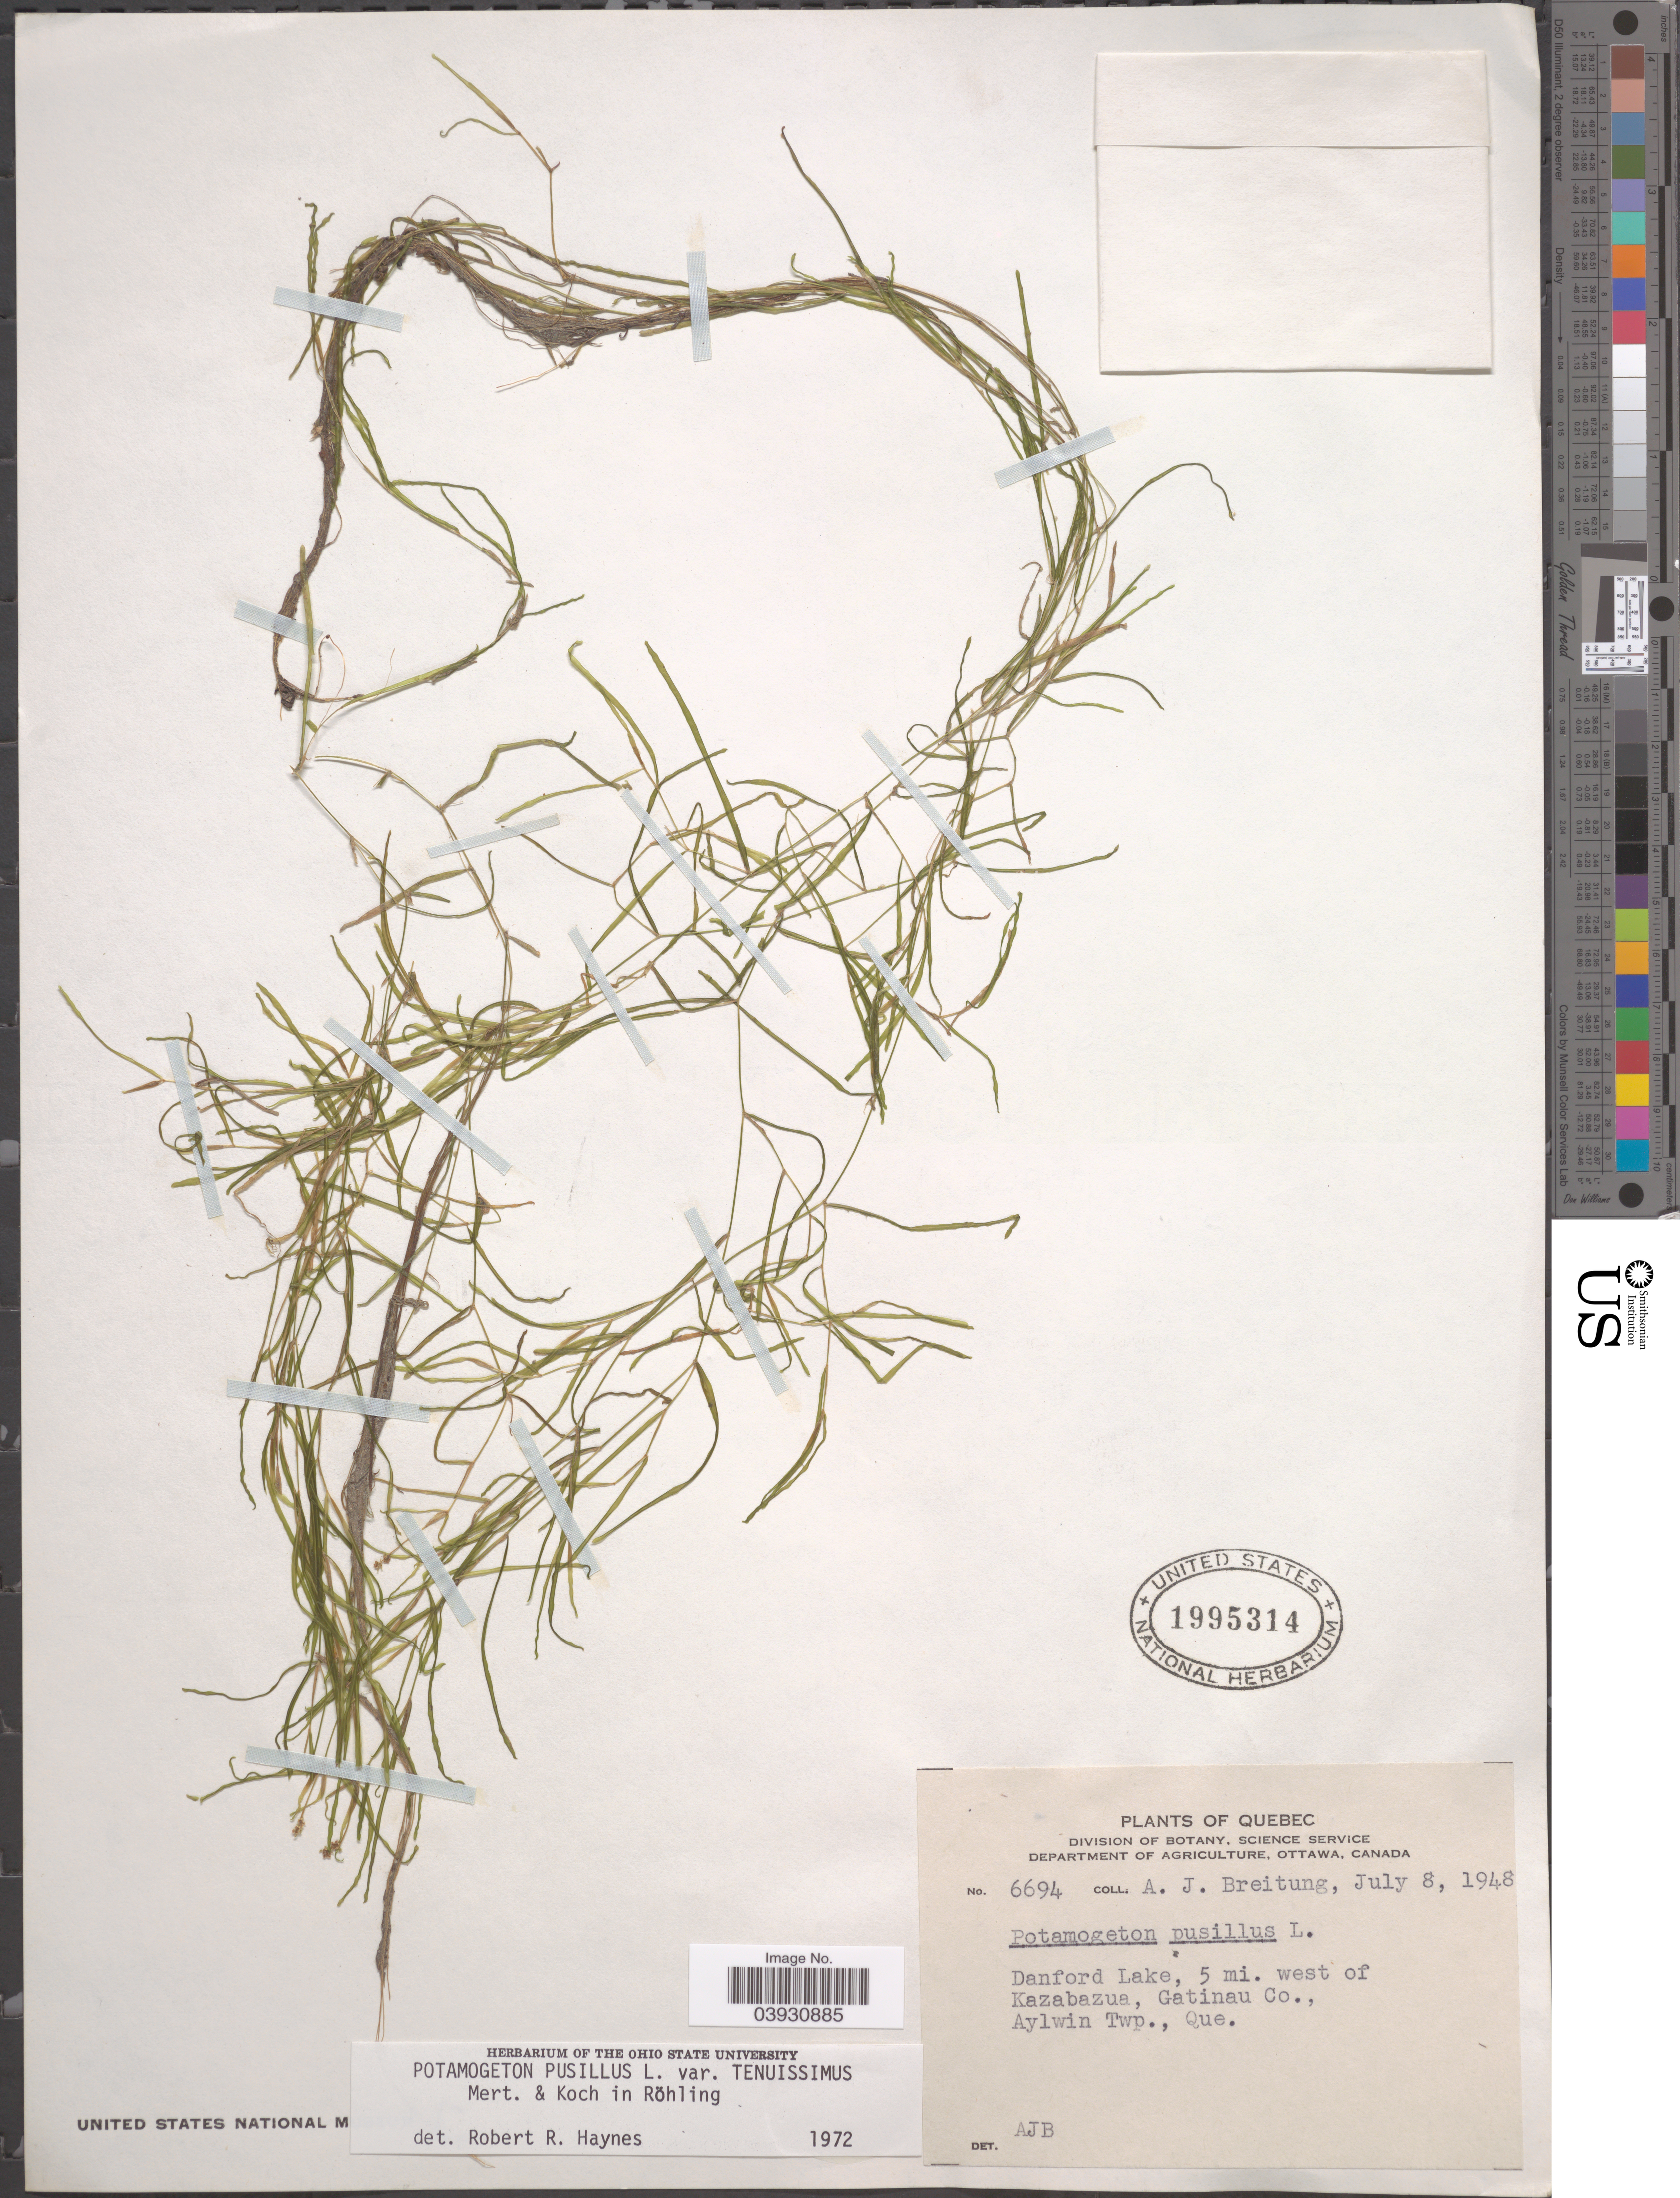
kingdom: Plantae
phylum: Tracheophyta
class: Liliopsida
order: Alismatales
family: Potamogetonaceae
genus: Potamogeton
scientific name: Potamogeton pusillus subsp. tenuissimus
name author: Mert. & W.D.J. Koch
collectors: A. Breitung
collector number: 6694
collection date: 1948-07-08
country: Canada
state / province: Quebec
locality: Danford Lake, 5 mi. west of Kazabazua, Gatinau Co., Aylwin Twp.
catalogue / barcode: US 1995314